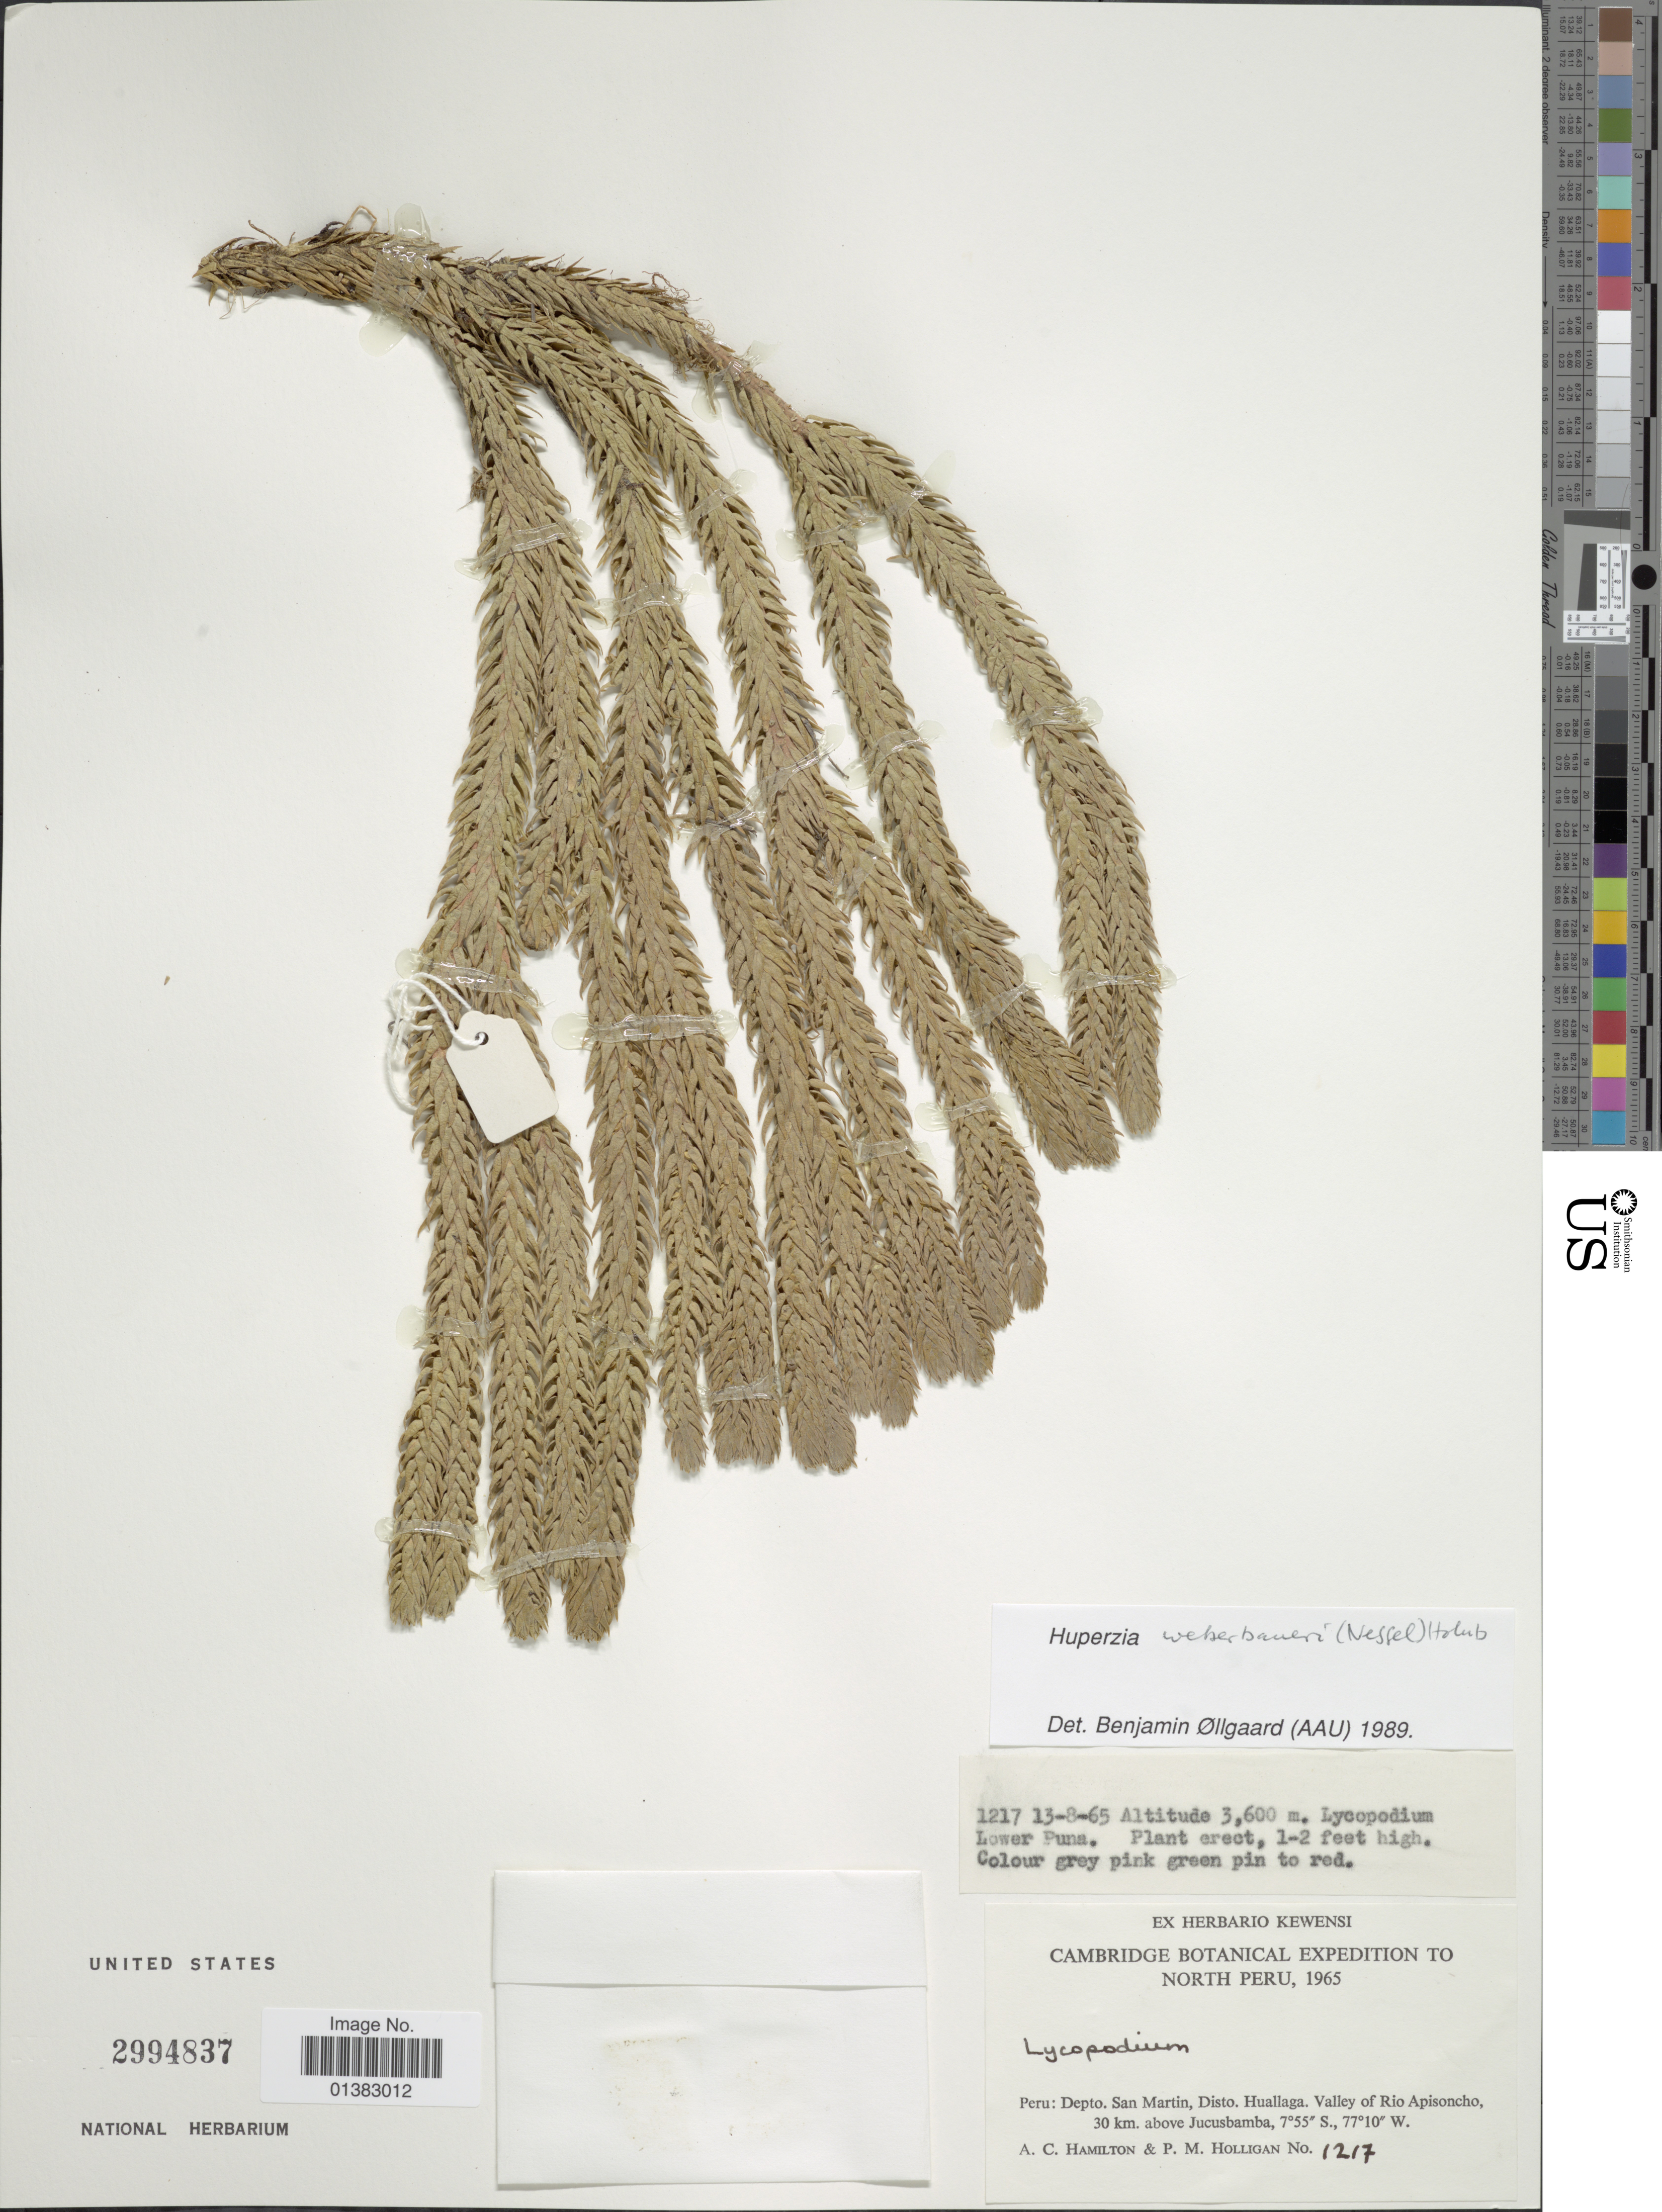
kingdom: Plantae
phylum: Tracheophyta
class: Lycopodiopsida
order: Lycopodiales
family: Lycopodiaceae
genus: Phlegmariurus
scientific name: Phlegmariurus weberbaueri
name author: (Hieron. & Herter ex Nessel) B. Øllg.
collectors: A. Hamilton & P. Holligan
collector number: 1217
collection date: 1965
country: Peru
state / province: San Martín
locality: Disto. Huallaga. Valley of Rio Apisoncho, 30 km. above Jucusbamba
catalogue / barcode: US 2994837